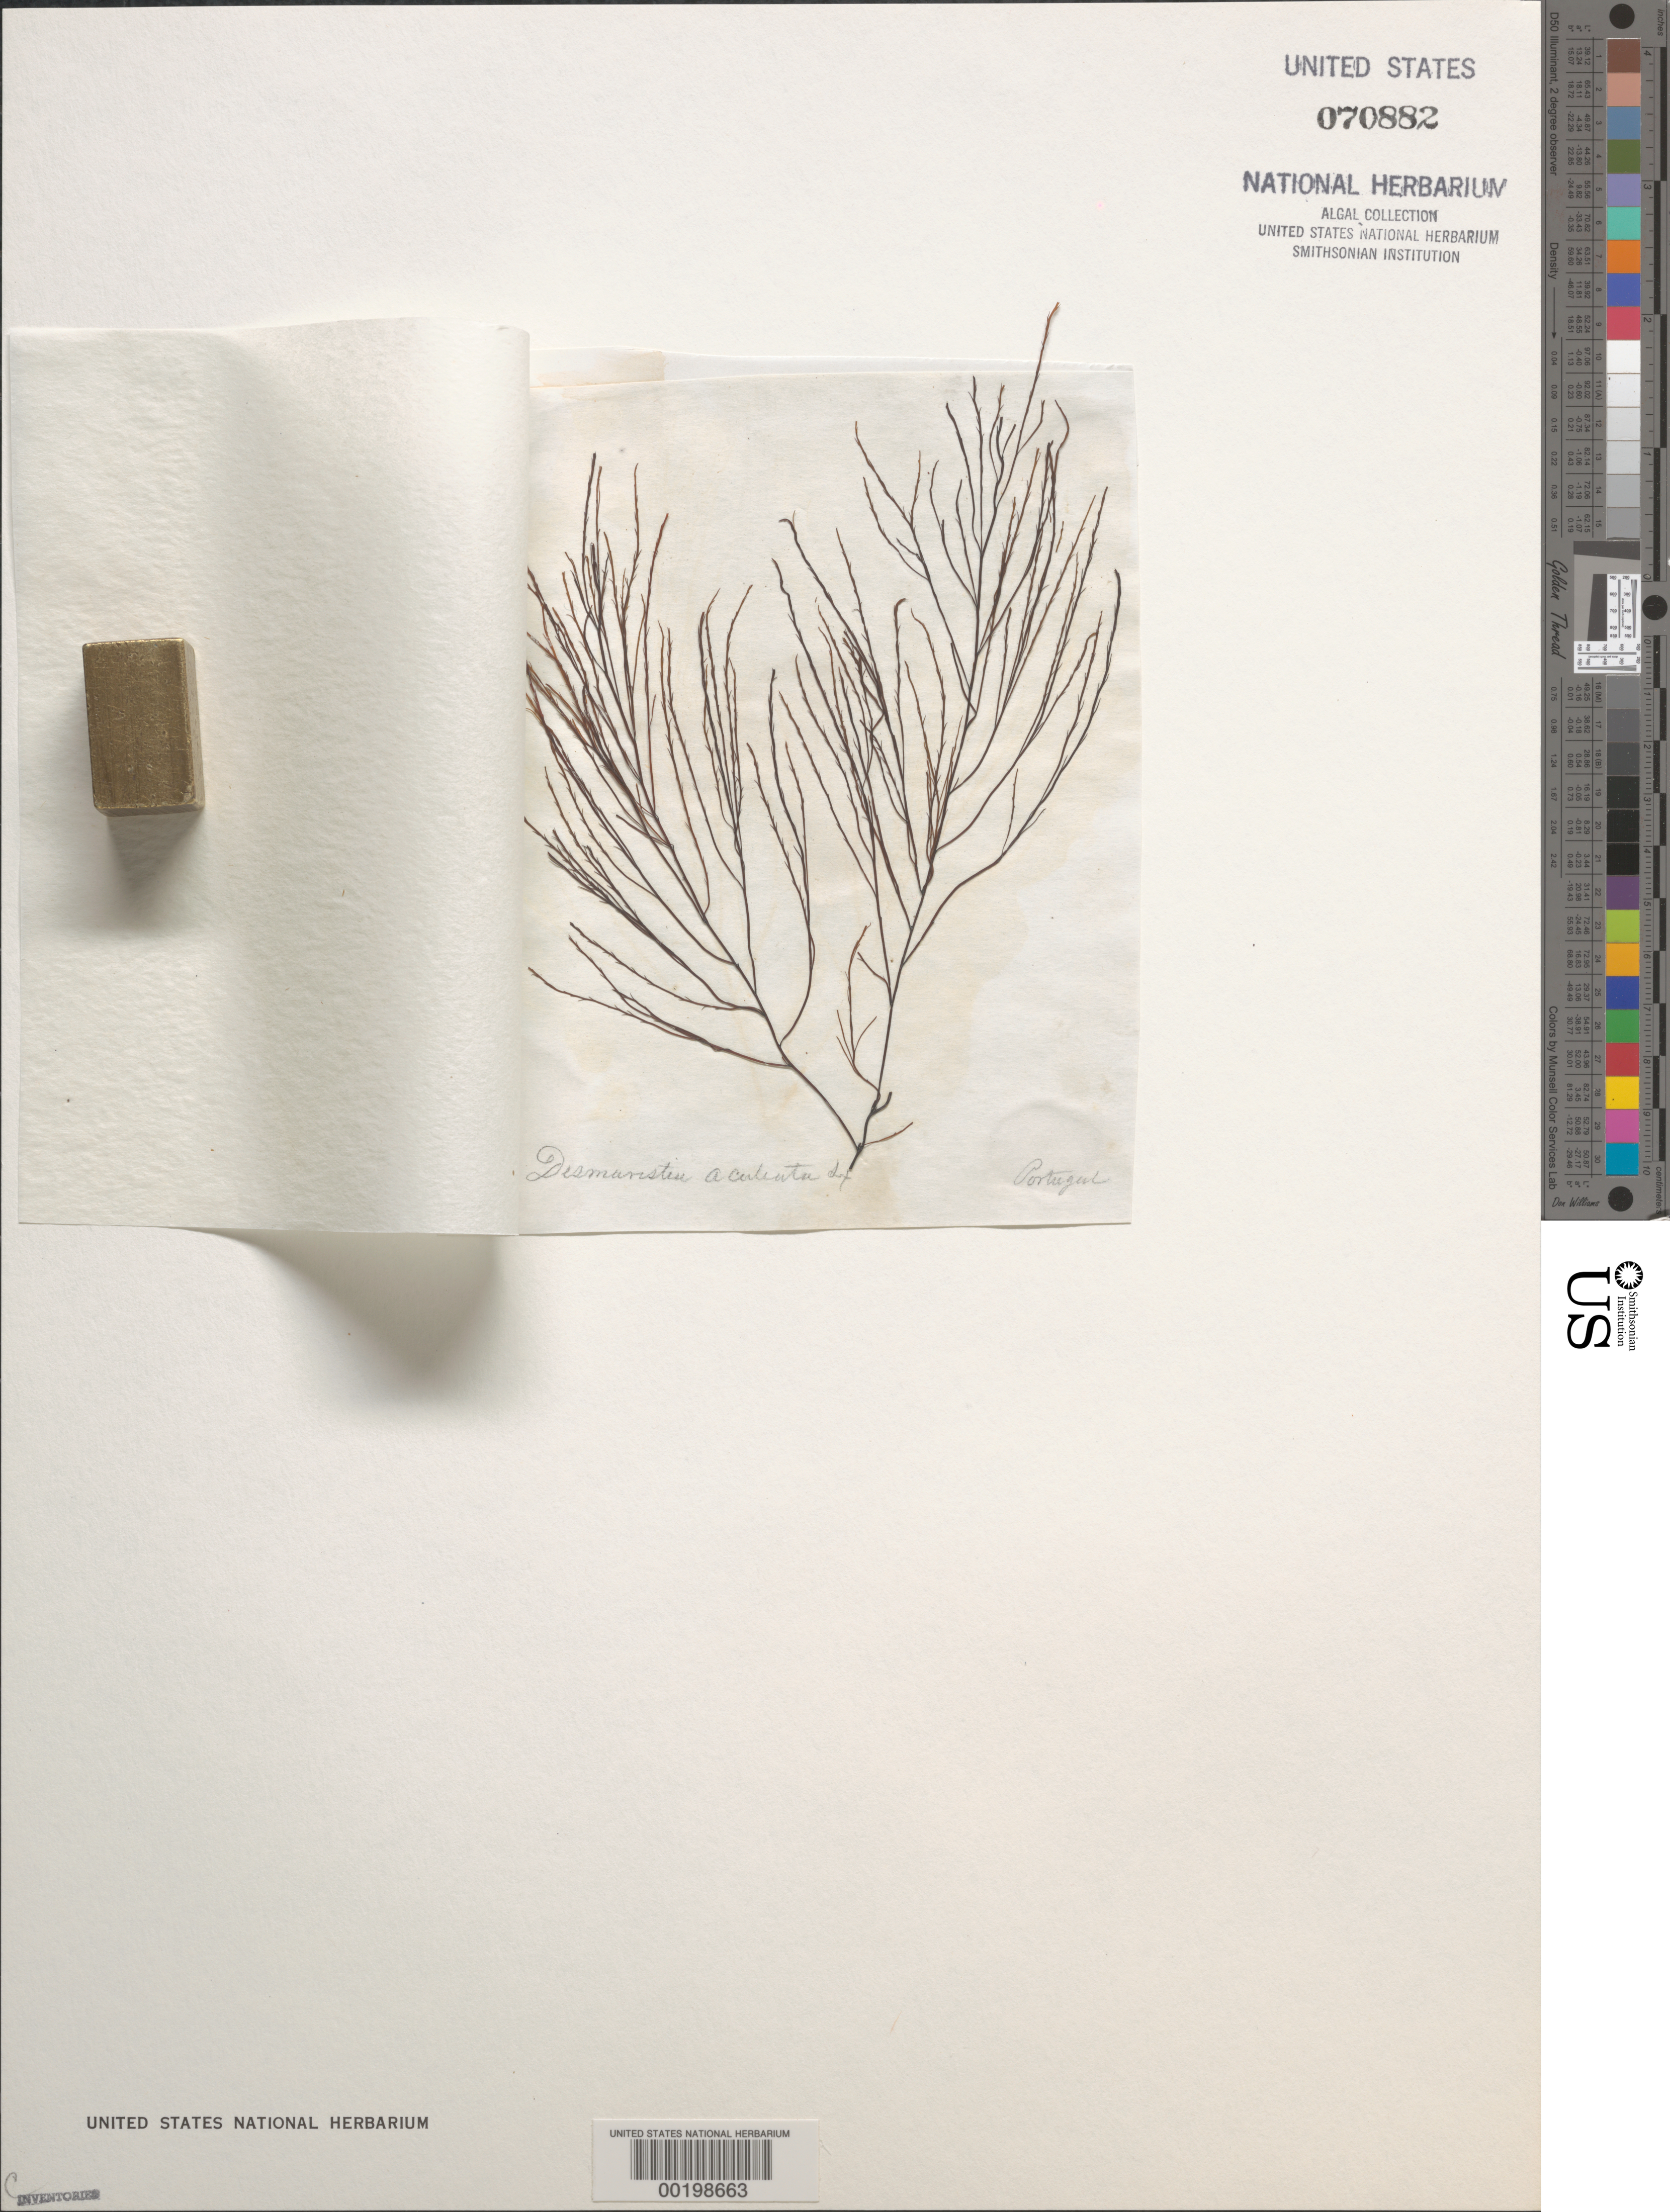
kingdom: Chromista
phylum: Ochrophyta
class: Phaeophyceae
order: Desmarestiales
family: Desmarestiaceae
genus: Desmarestia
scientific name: Desmarestia aculeata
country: Portugal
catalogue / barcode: US 70882